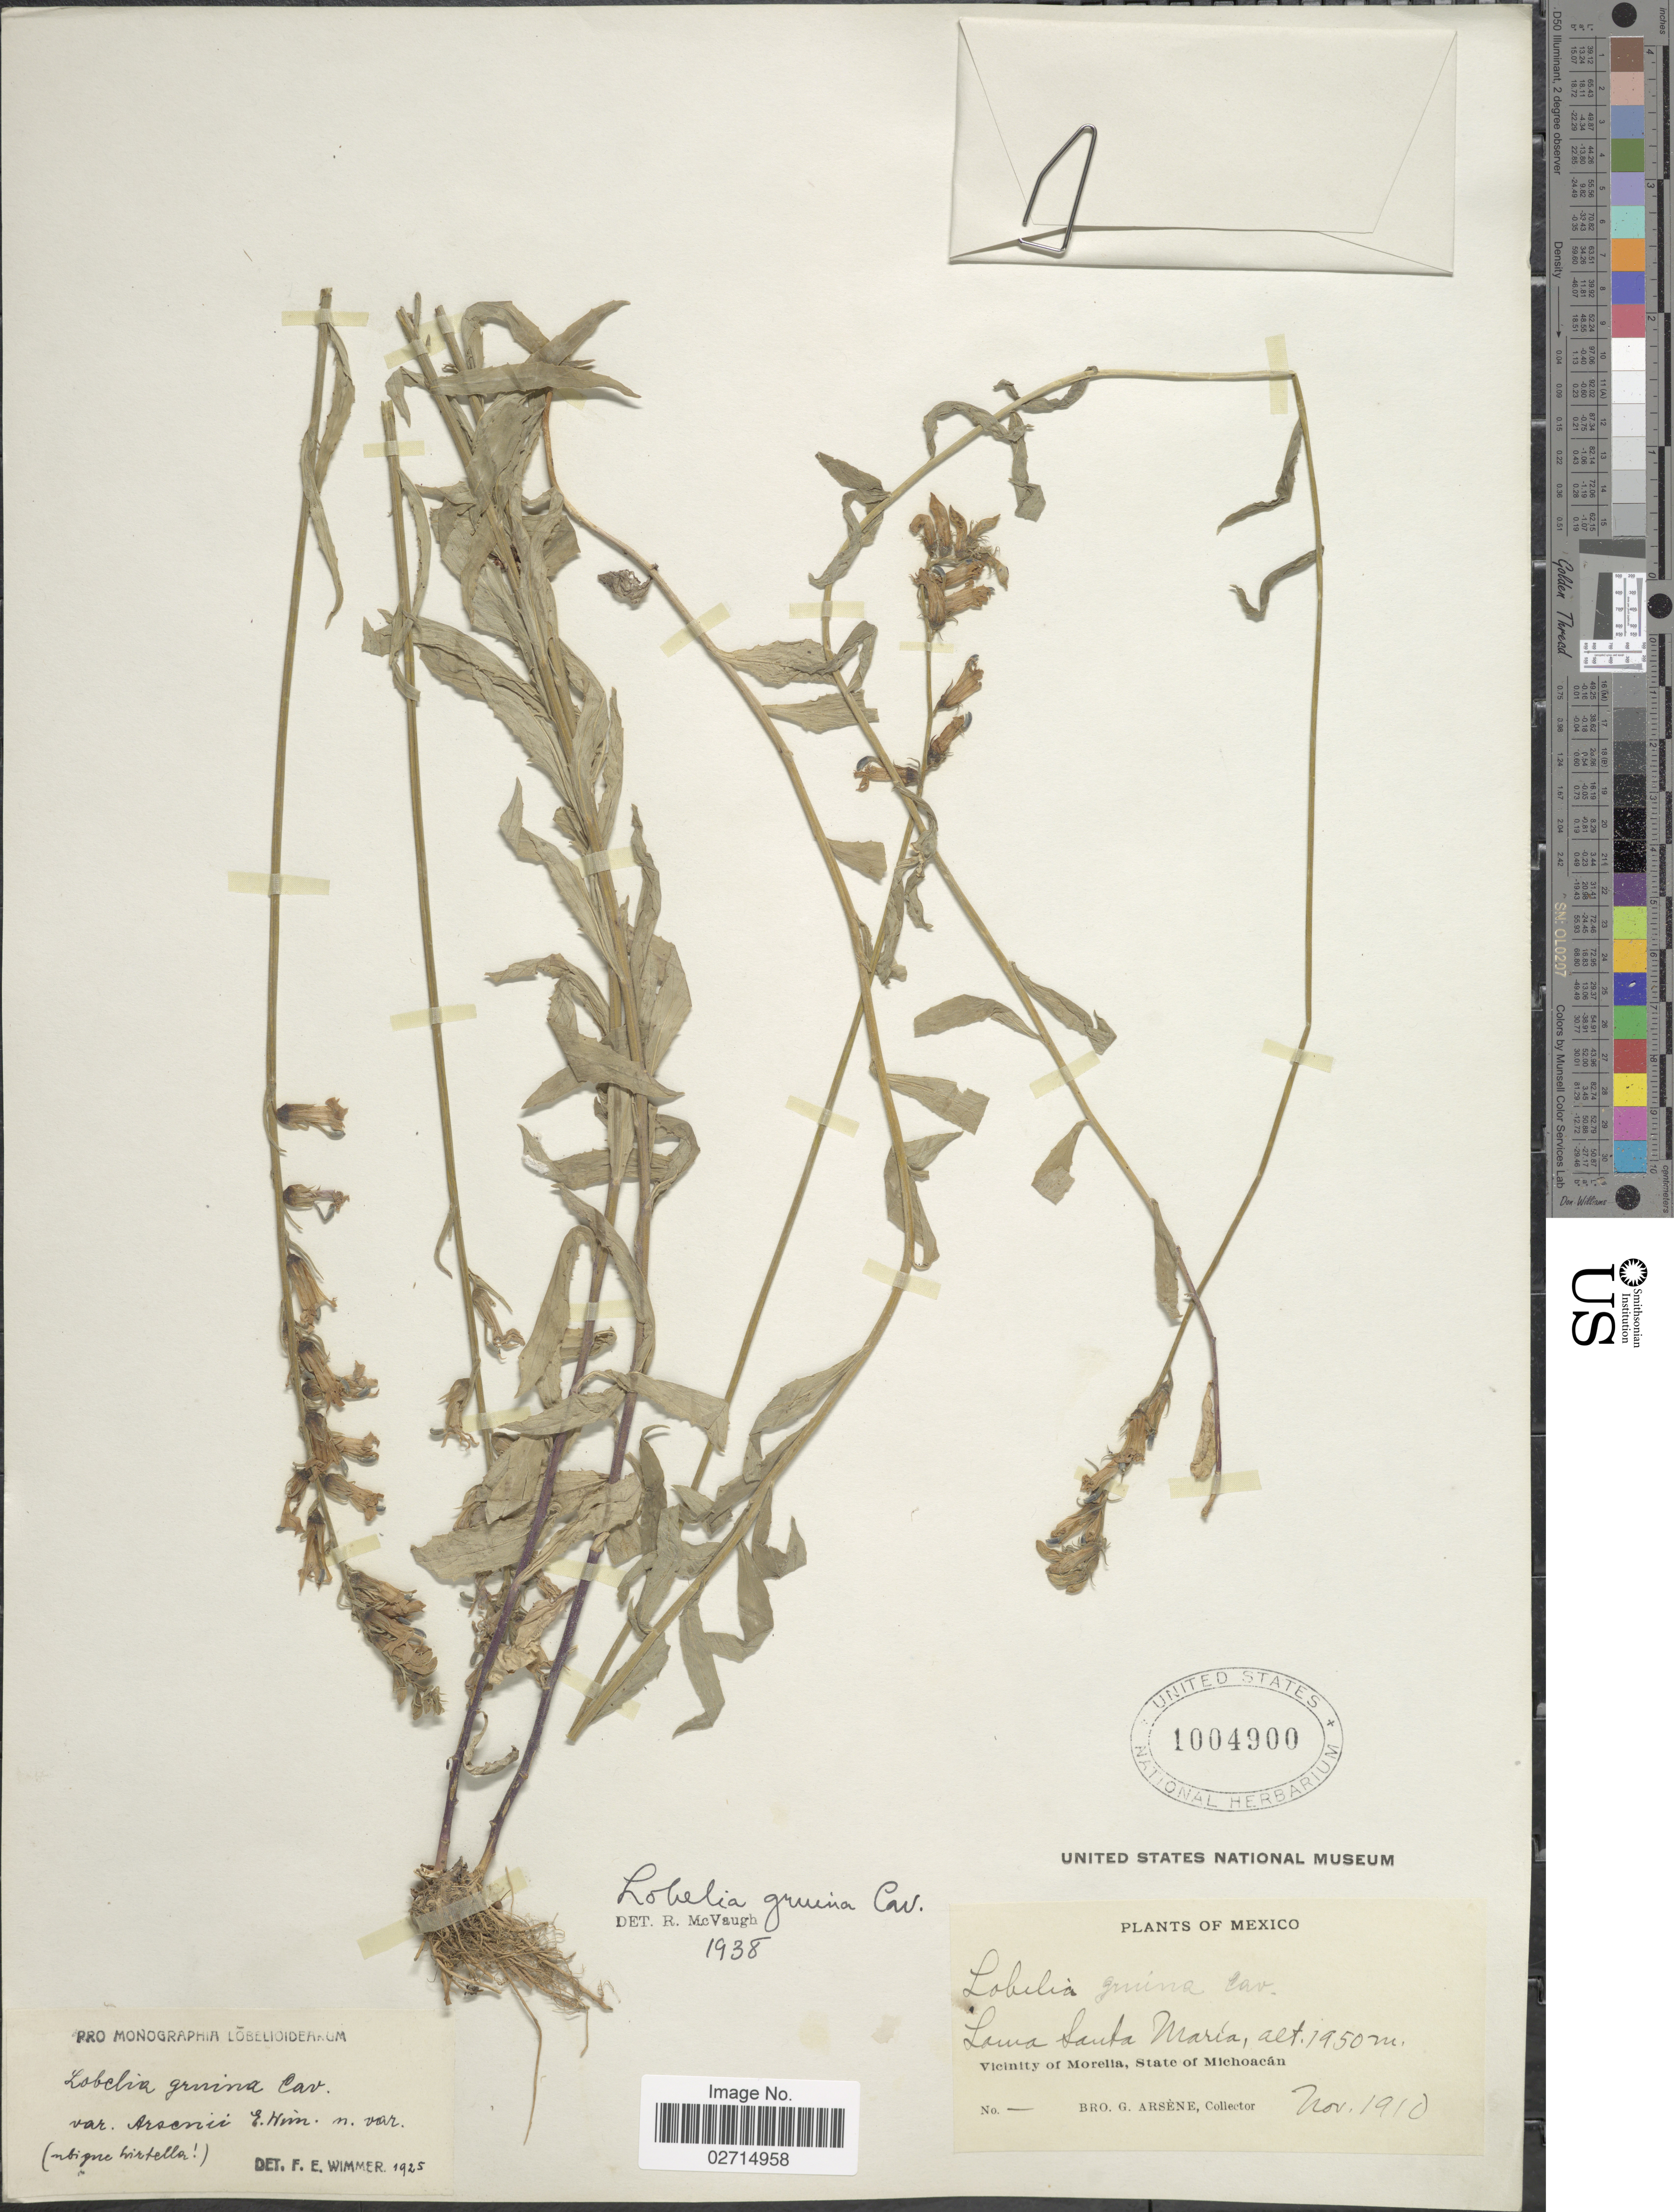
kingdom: Plantae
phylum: Tracheophyta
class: Magnoliopsida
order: Asterales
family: Campanulaceae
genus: Lobelia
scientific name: Lobelia gruina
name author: Cav.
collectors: Bro. G. Arsène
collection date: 1910-11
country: Mexico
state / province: Michoacán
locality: Loma Santa Maria, Vicinity of Morelia, State of Michoacan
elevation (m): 1950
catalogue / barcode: US 1004900